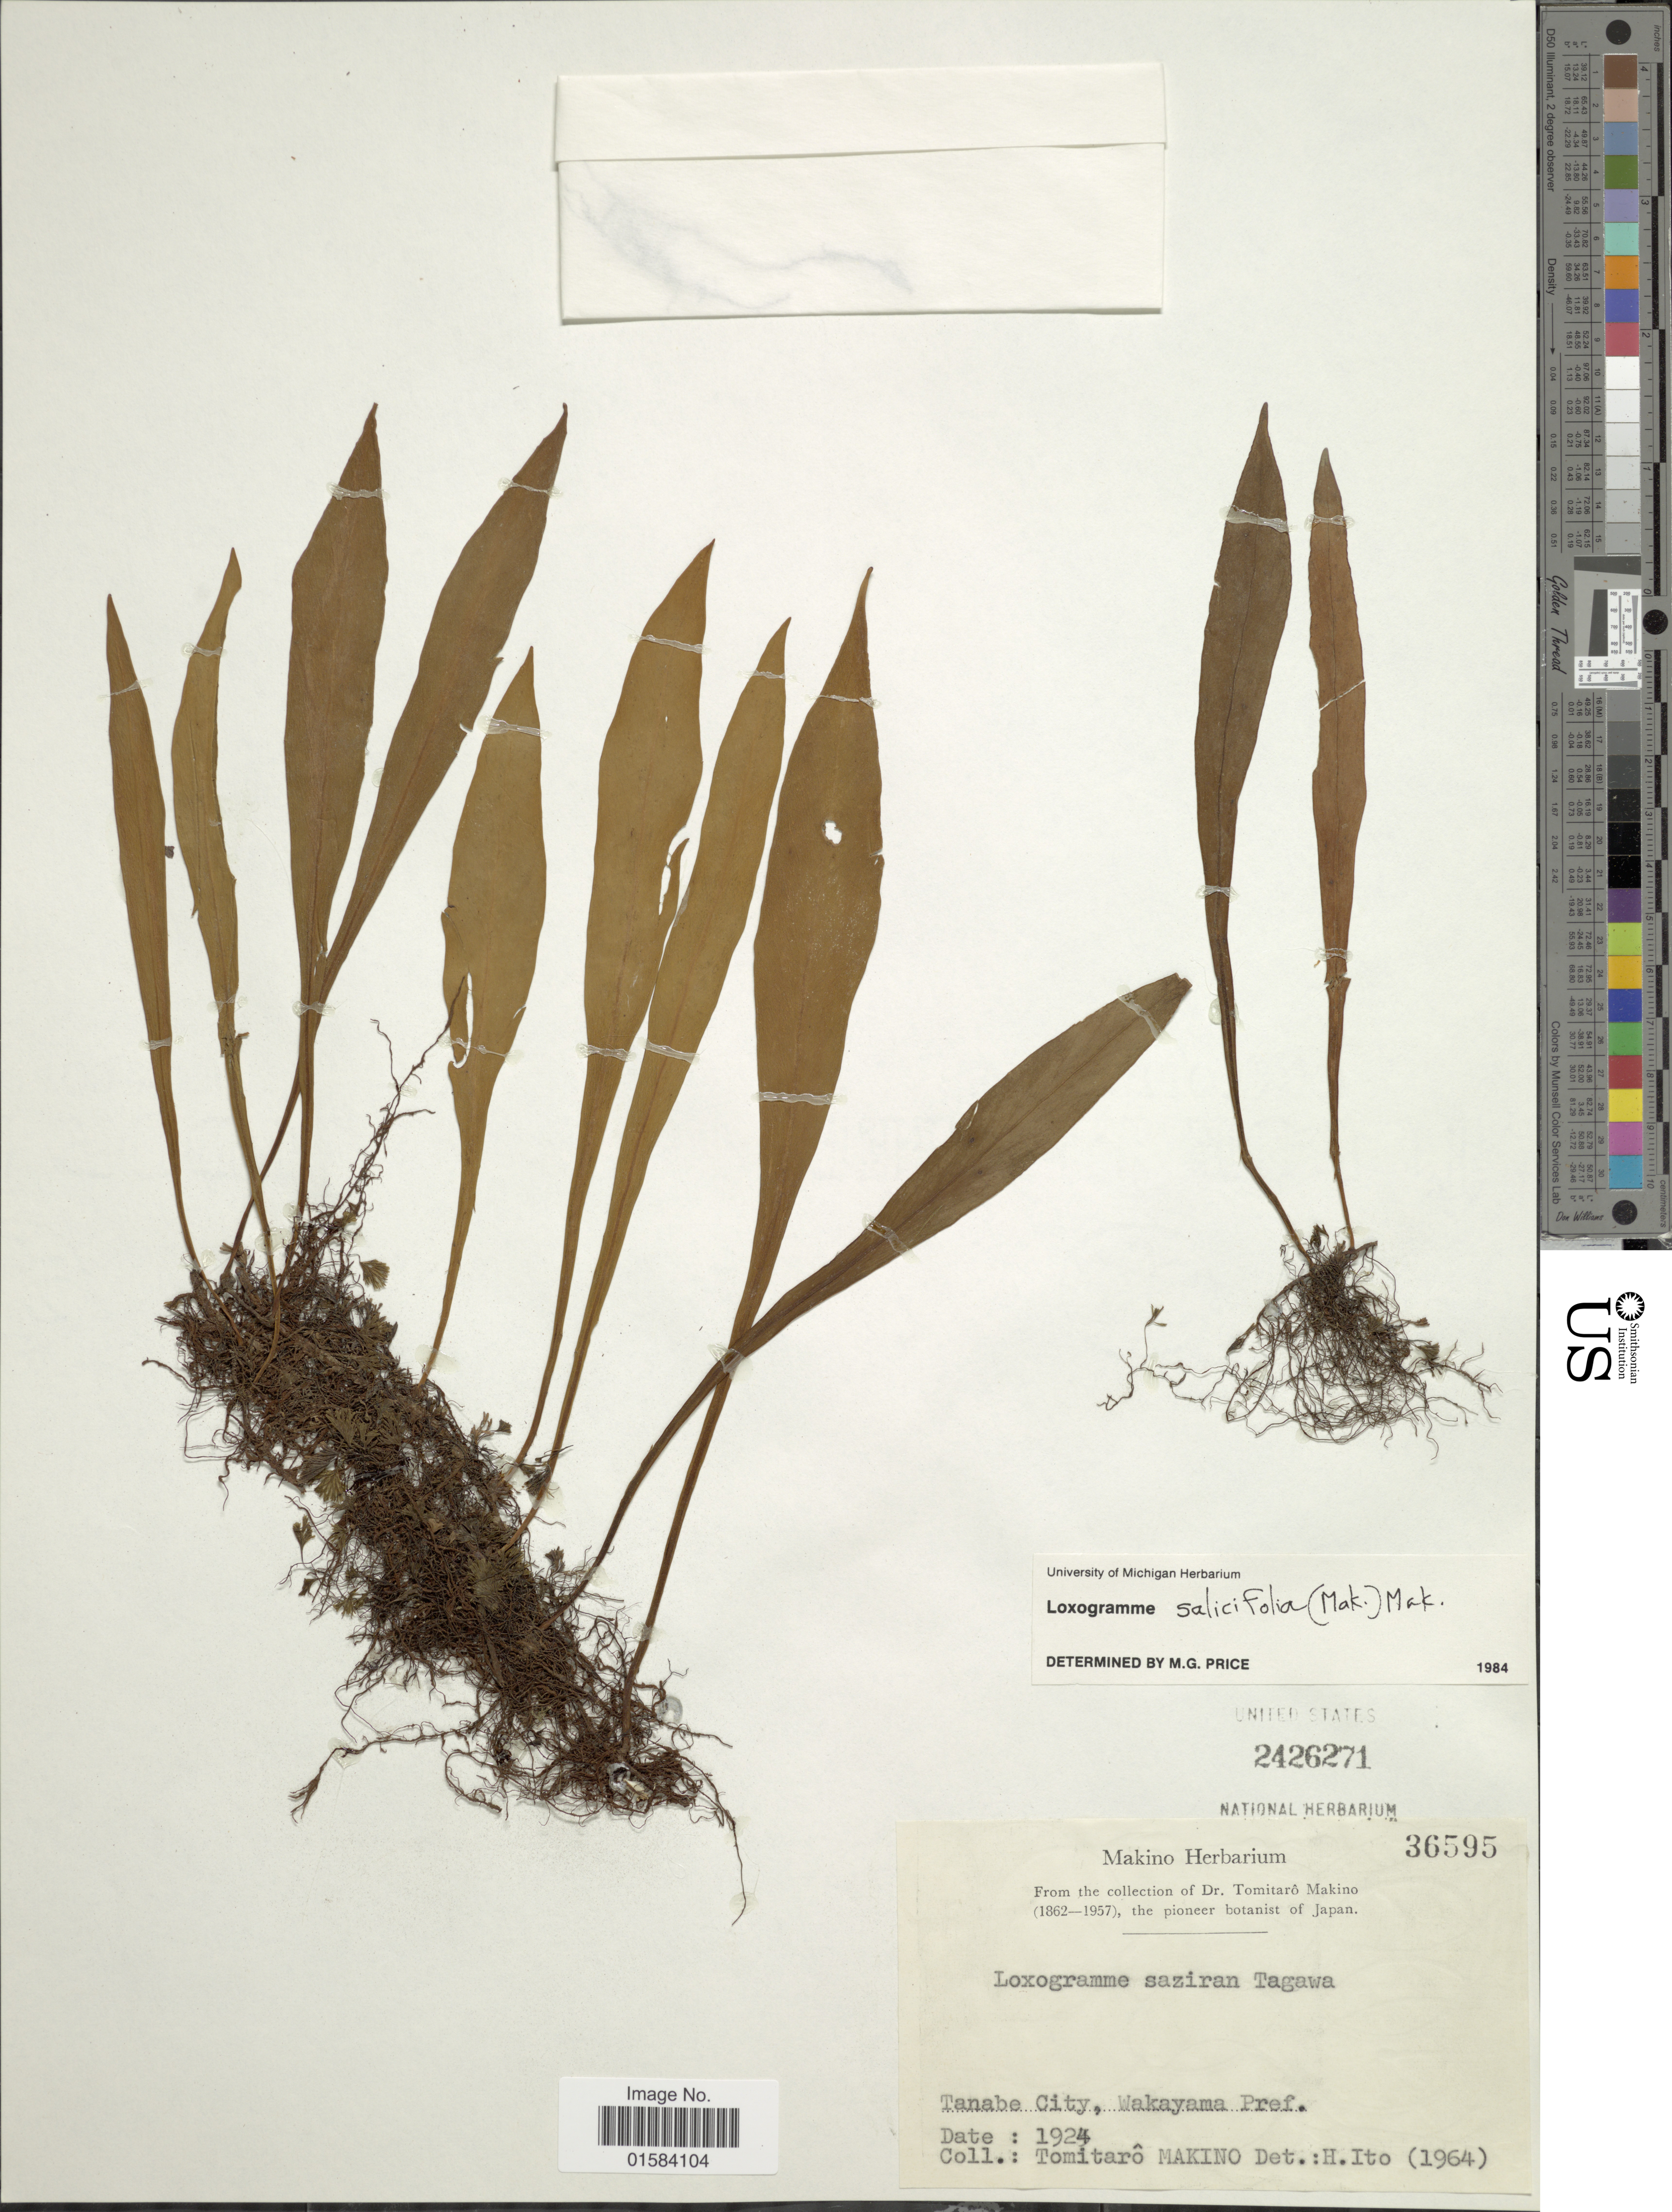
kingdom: Plantae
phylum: Tracheophyta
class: Polypodiopsida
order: Polypodiales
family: Polypodiaceae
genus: Loxogramme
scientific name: Loxogramme salicifolia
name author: (Makino) Makino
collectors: T. Makino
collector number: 36595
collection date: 1924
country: Japan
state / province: Wakayama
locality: Tanabe City, Wakayama Pref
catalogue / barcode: US 2426271